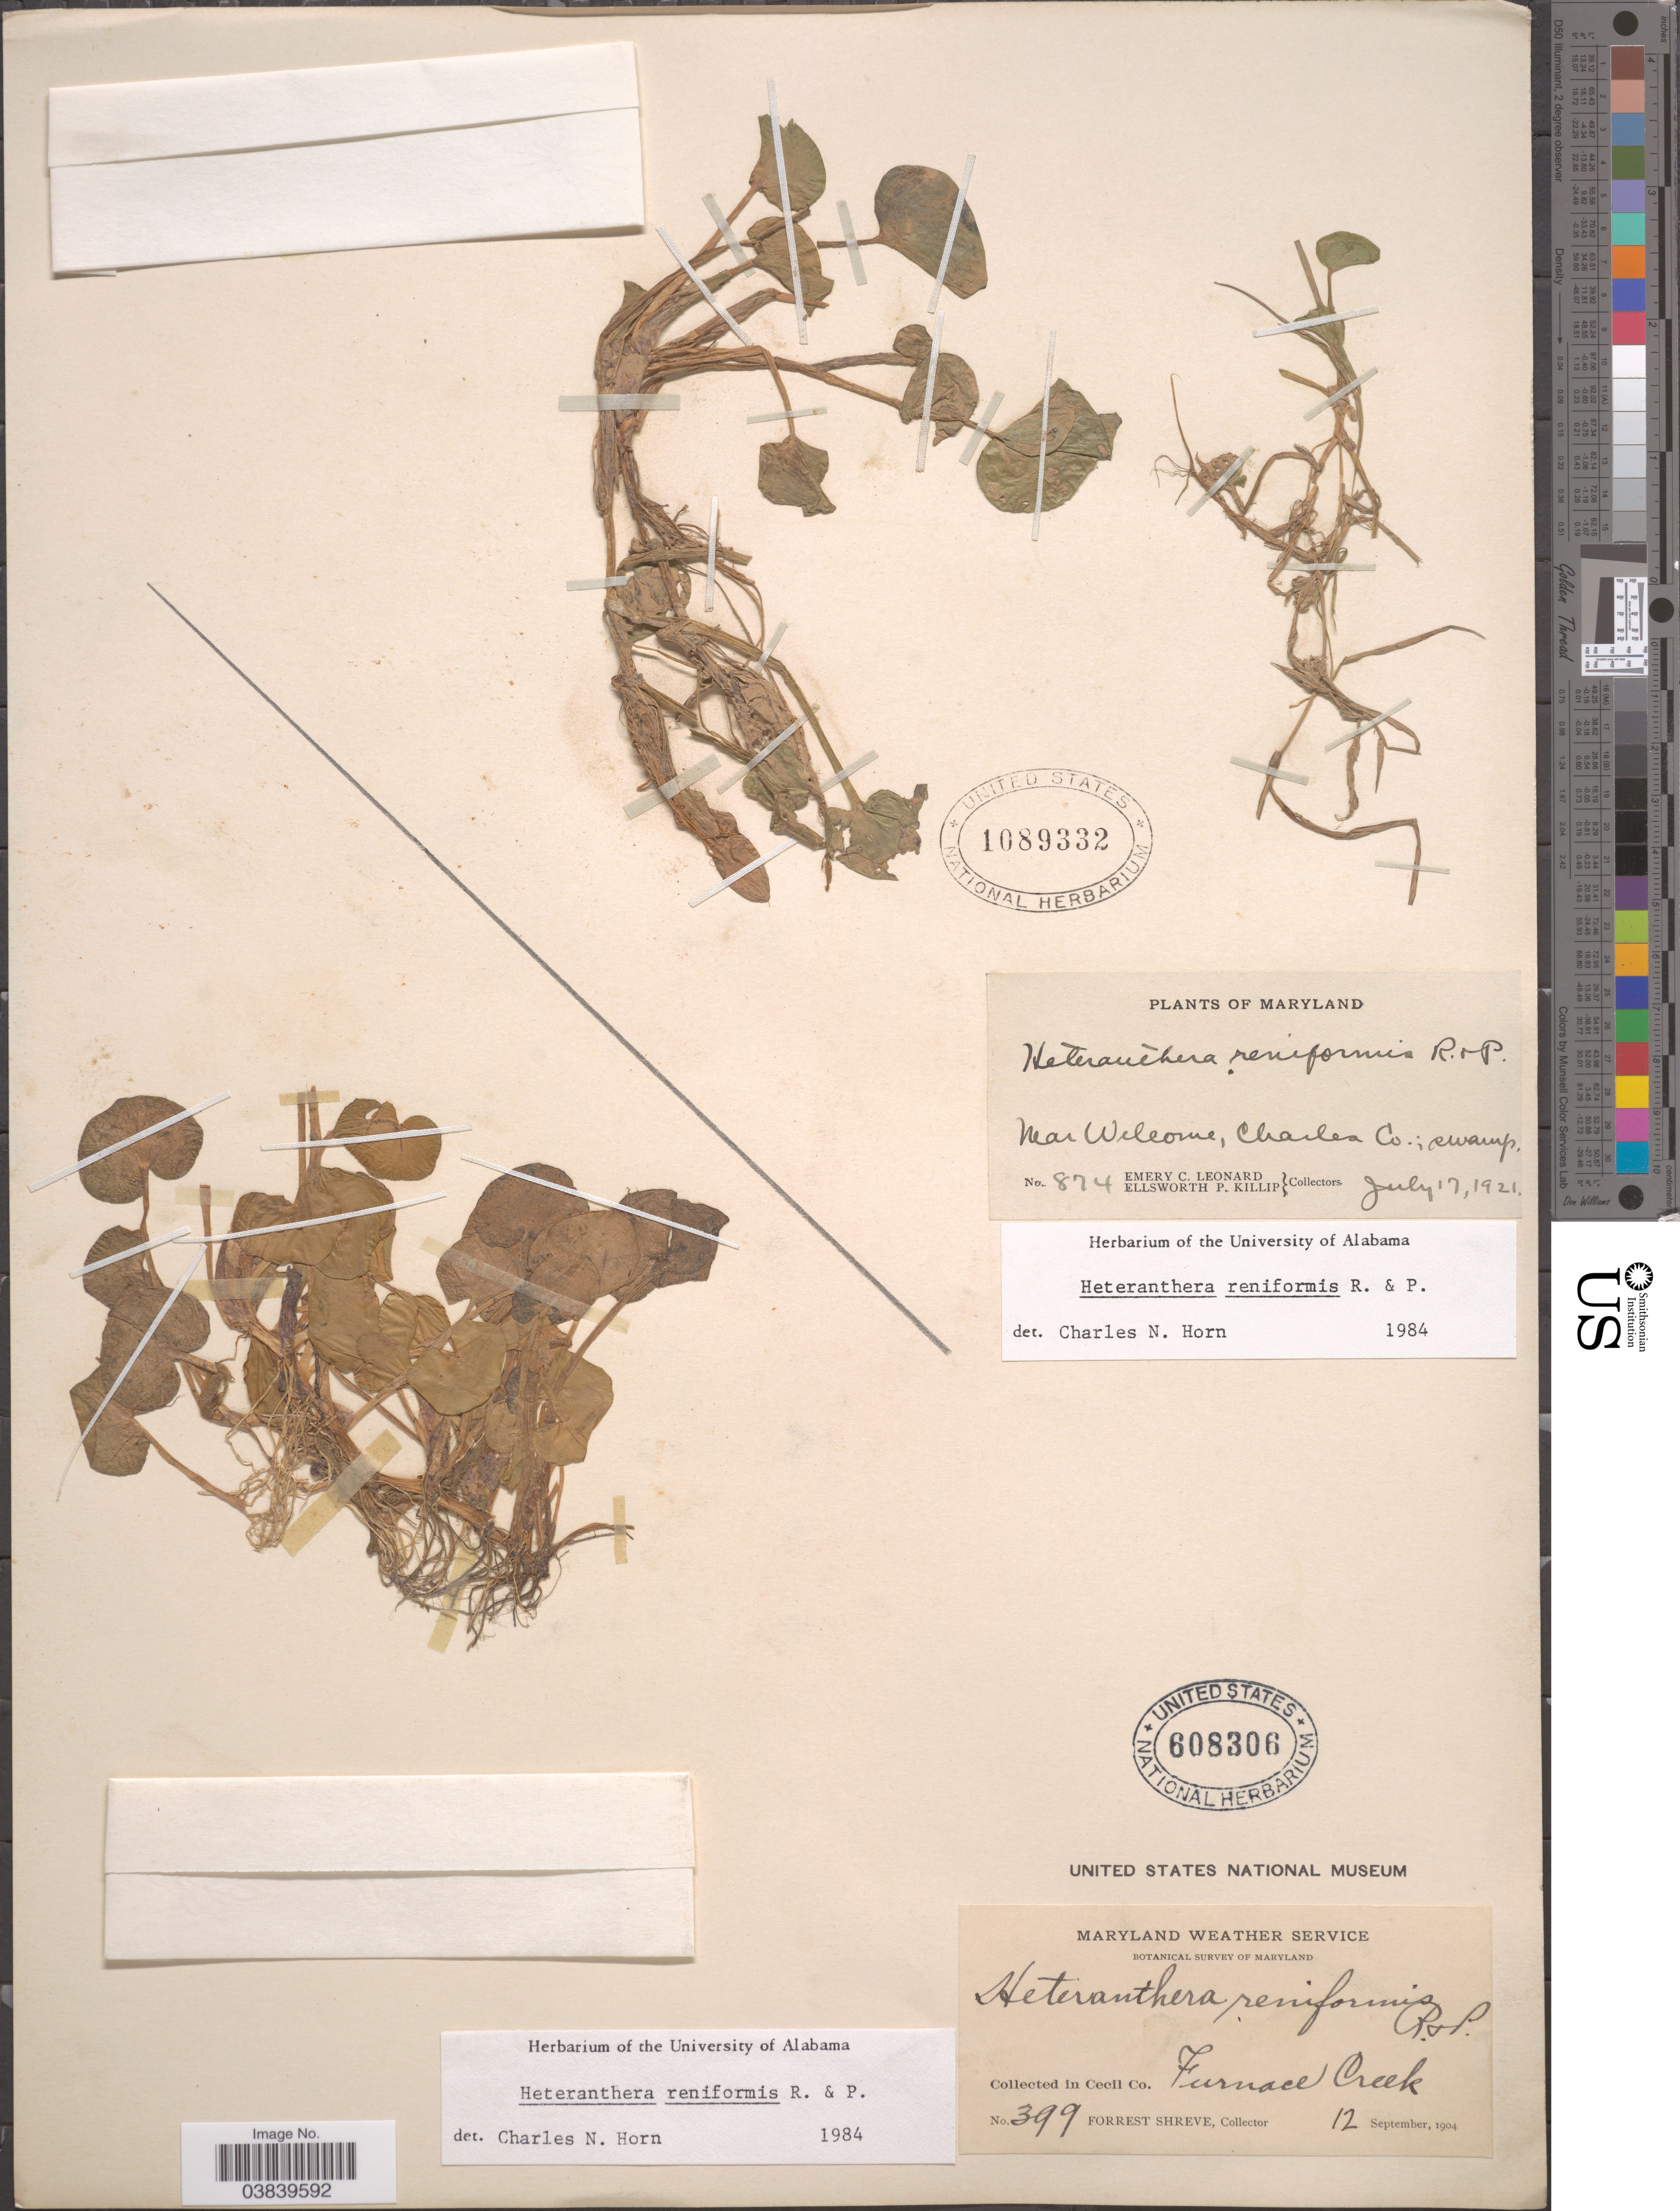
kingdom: Plantae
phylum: Tracheophyta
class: Liliopsida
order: Commelinales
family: Pontederiaceae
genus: Heteranthera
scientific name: Heteranthera reniformis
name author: Ruiz & Pav.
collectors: F. Shreve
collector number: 399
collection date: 1904-09-12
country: United States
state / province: Maryland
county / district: Cecil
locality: Cecil Co. Furnace Creek.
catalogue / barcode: US 608306-2